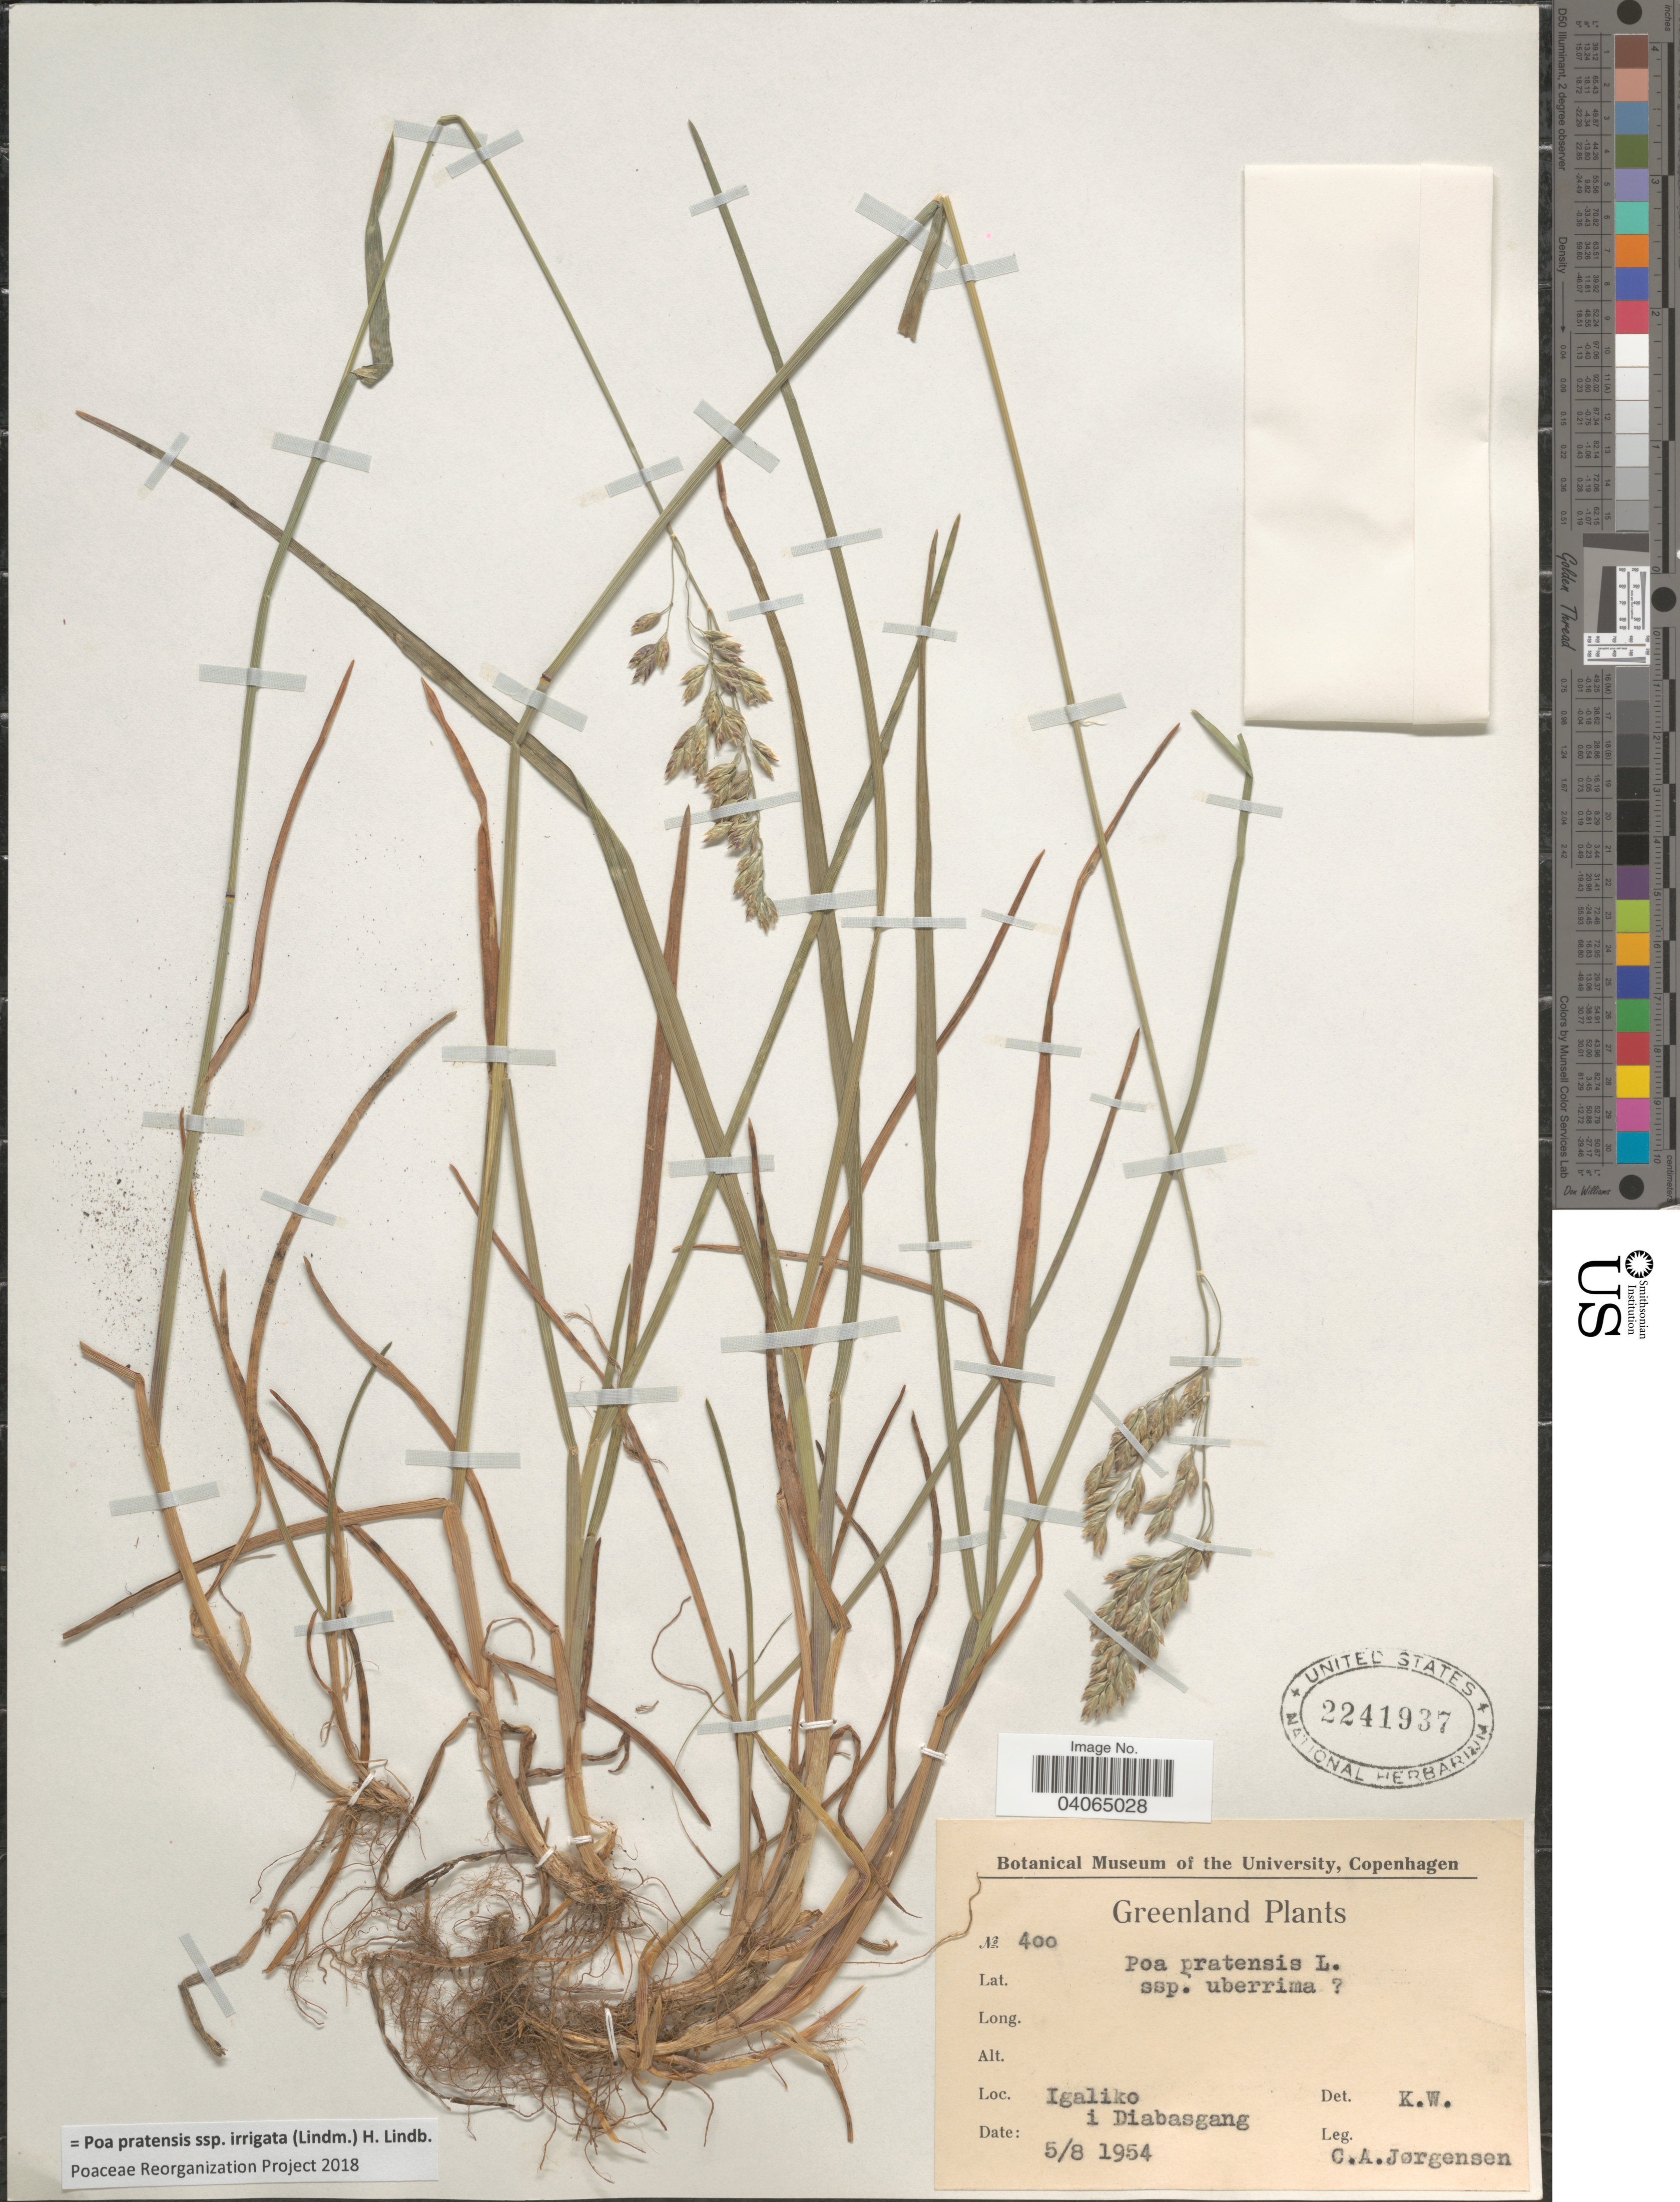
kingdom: Plantae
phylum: Tracheophyta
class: Liliopsida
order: Poales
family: Poaceae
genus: Poa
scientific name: Poa pratensis subsp. irrigata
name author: (Lindm.) H. Lindb.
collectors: C. A. Jørgensen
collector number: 400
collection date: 1954-08-05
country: Greenland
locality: Igaliko i Diabasgang.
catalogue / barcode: US 2241937